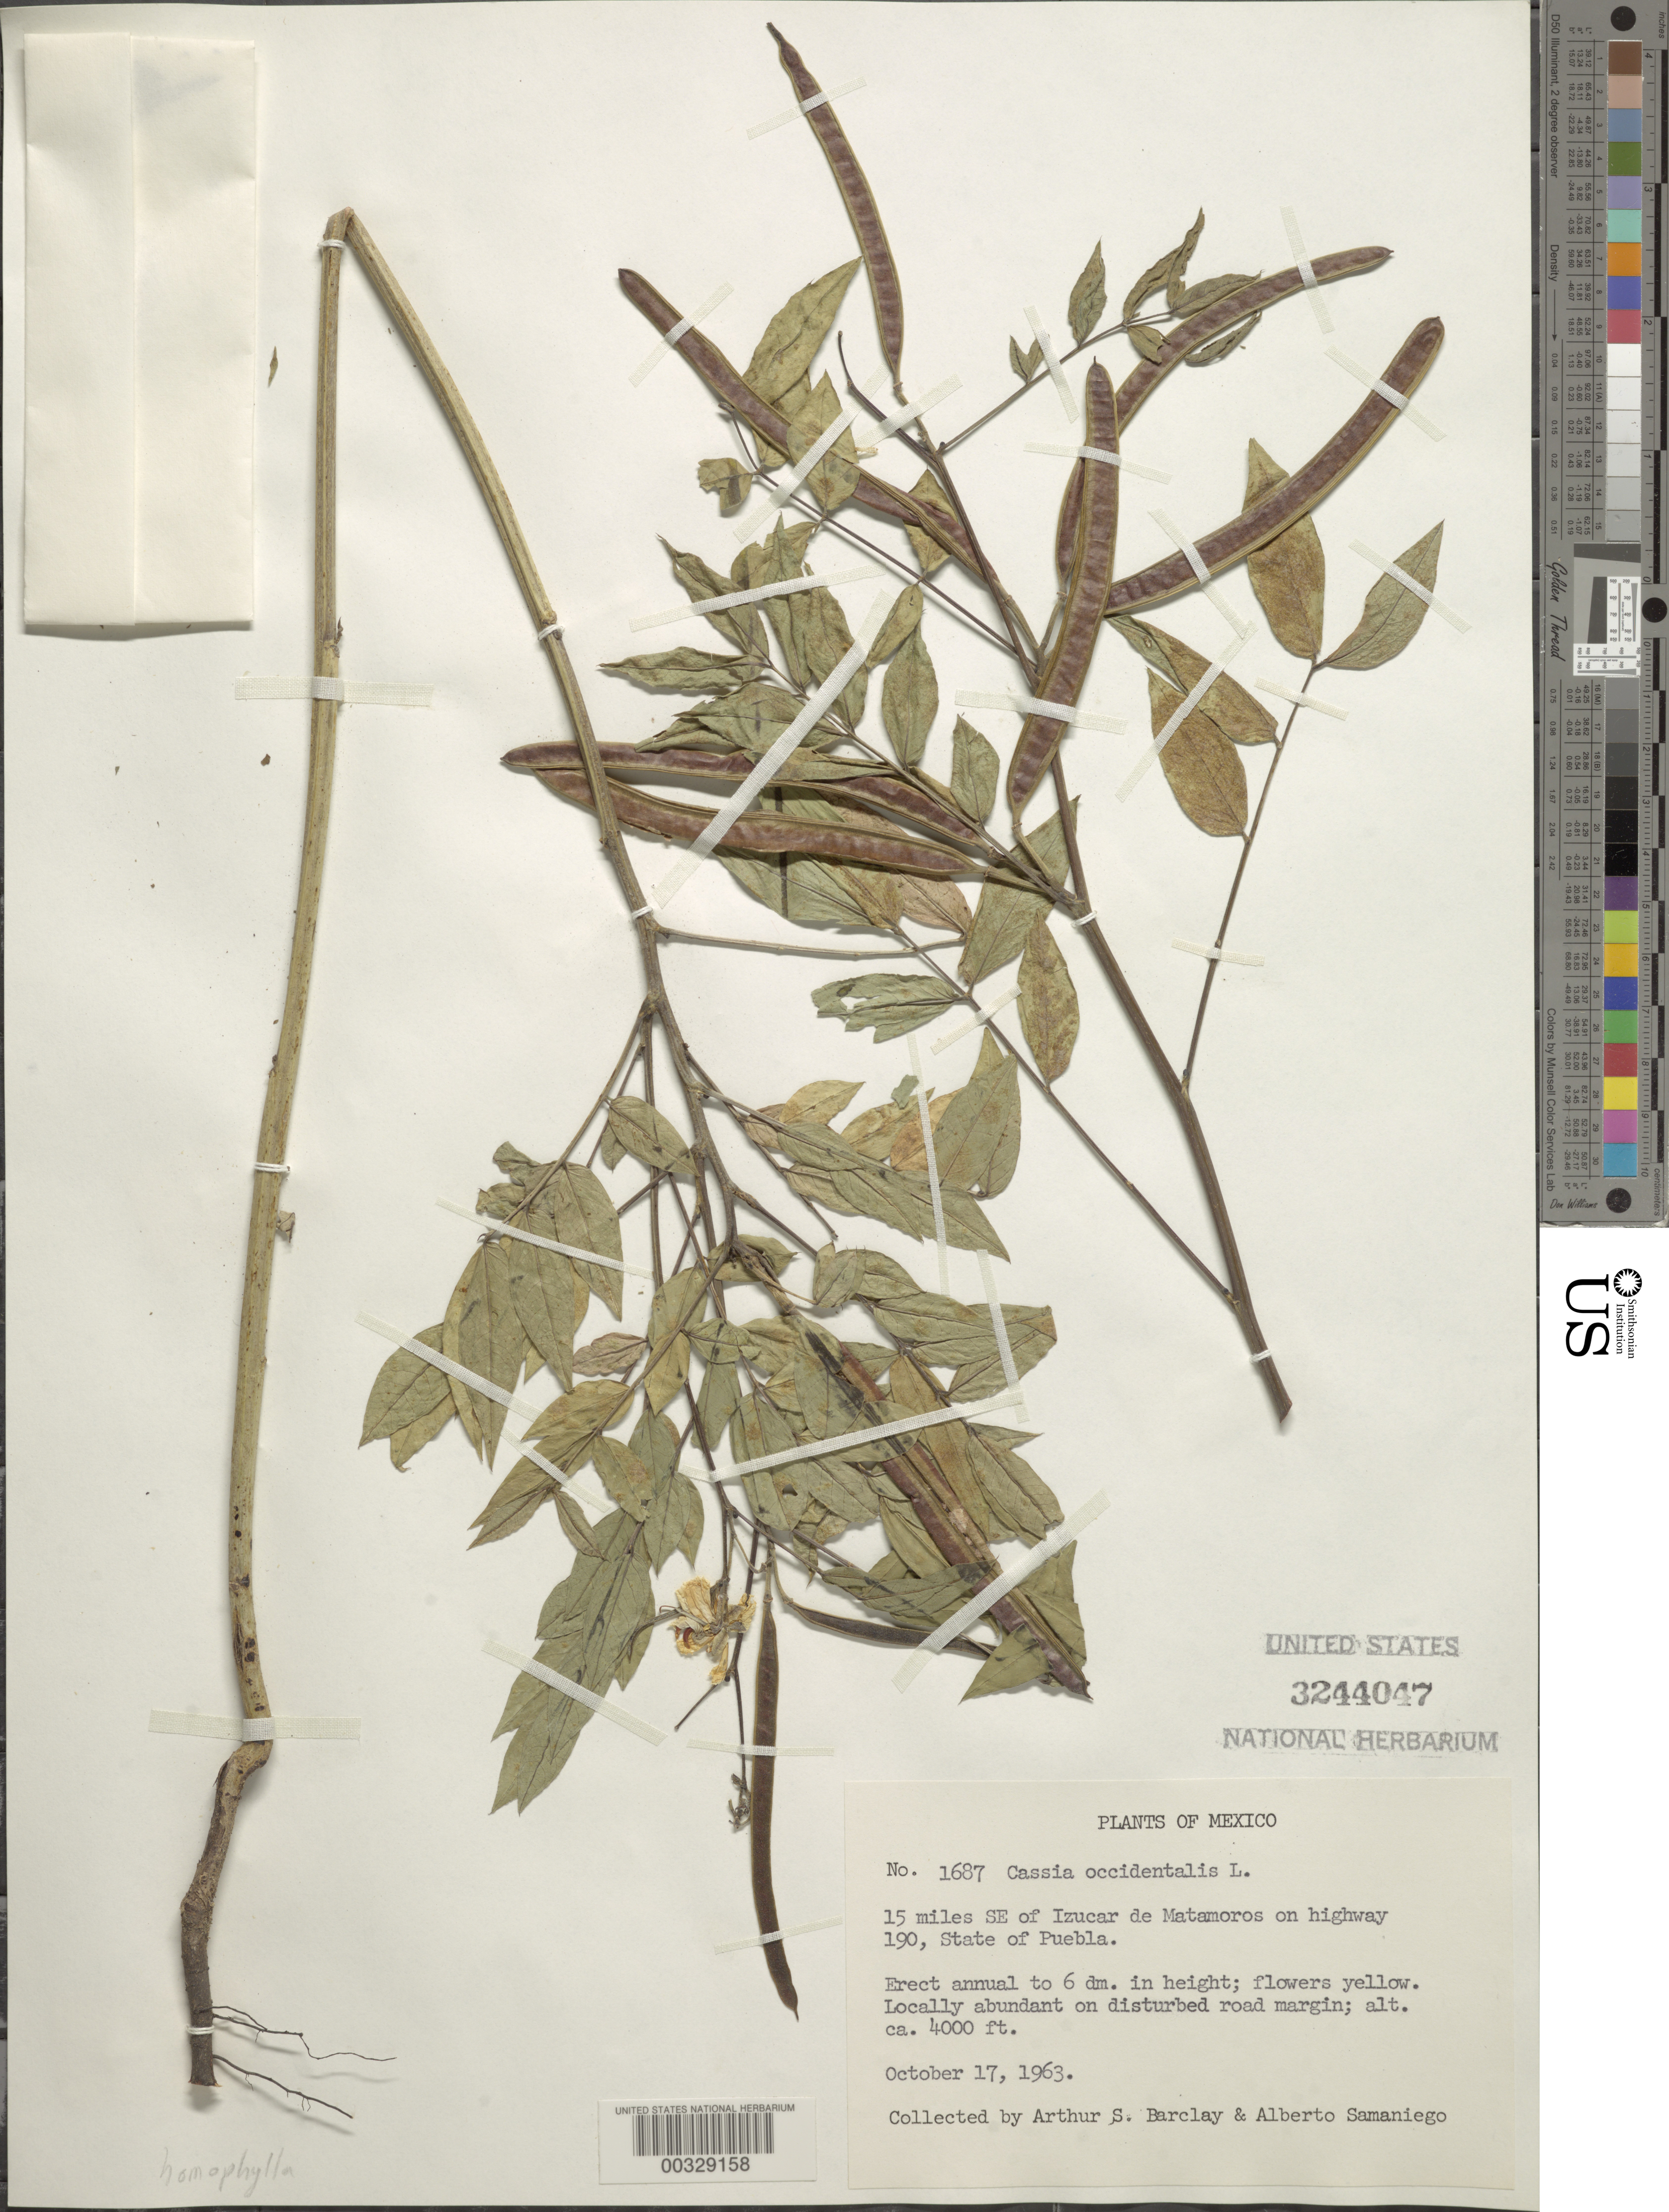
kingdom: Plantae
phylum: Tracheophyta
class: Magnoliopsida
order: Fabales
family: Fabaceae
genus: Senna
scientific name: Senna occidentalis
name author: (L.) Link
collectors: A. S. Barclay & A. Samaniago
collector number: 1687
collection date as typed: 17 Oct 1963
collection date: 1963-10-17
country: Mexico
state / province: Puebla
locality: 15 mi SE of Izucar de Matamoros on highway 190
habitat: On disturbed road margin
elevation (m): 1219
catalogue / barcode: US 3244047